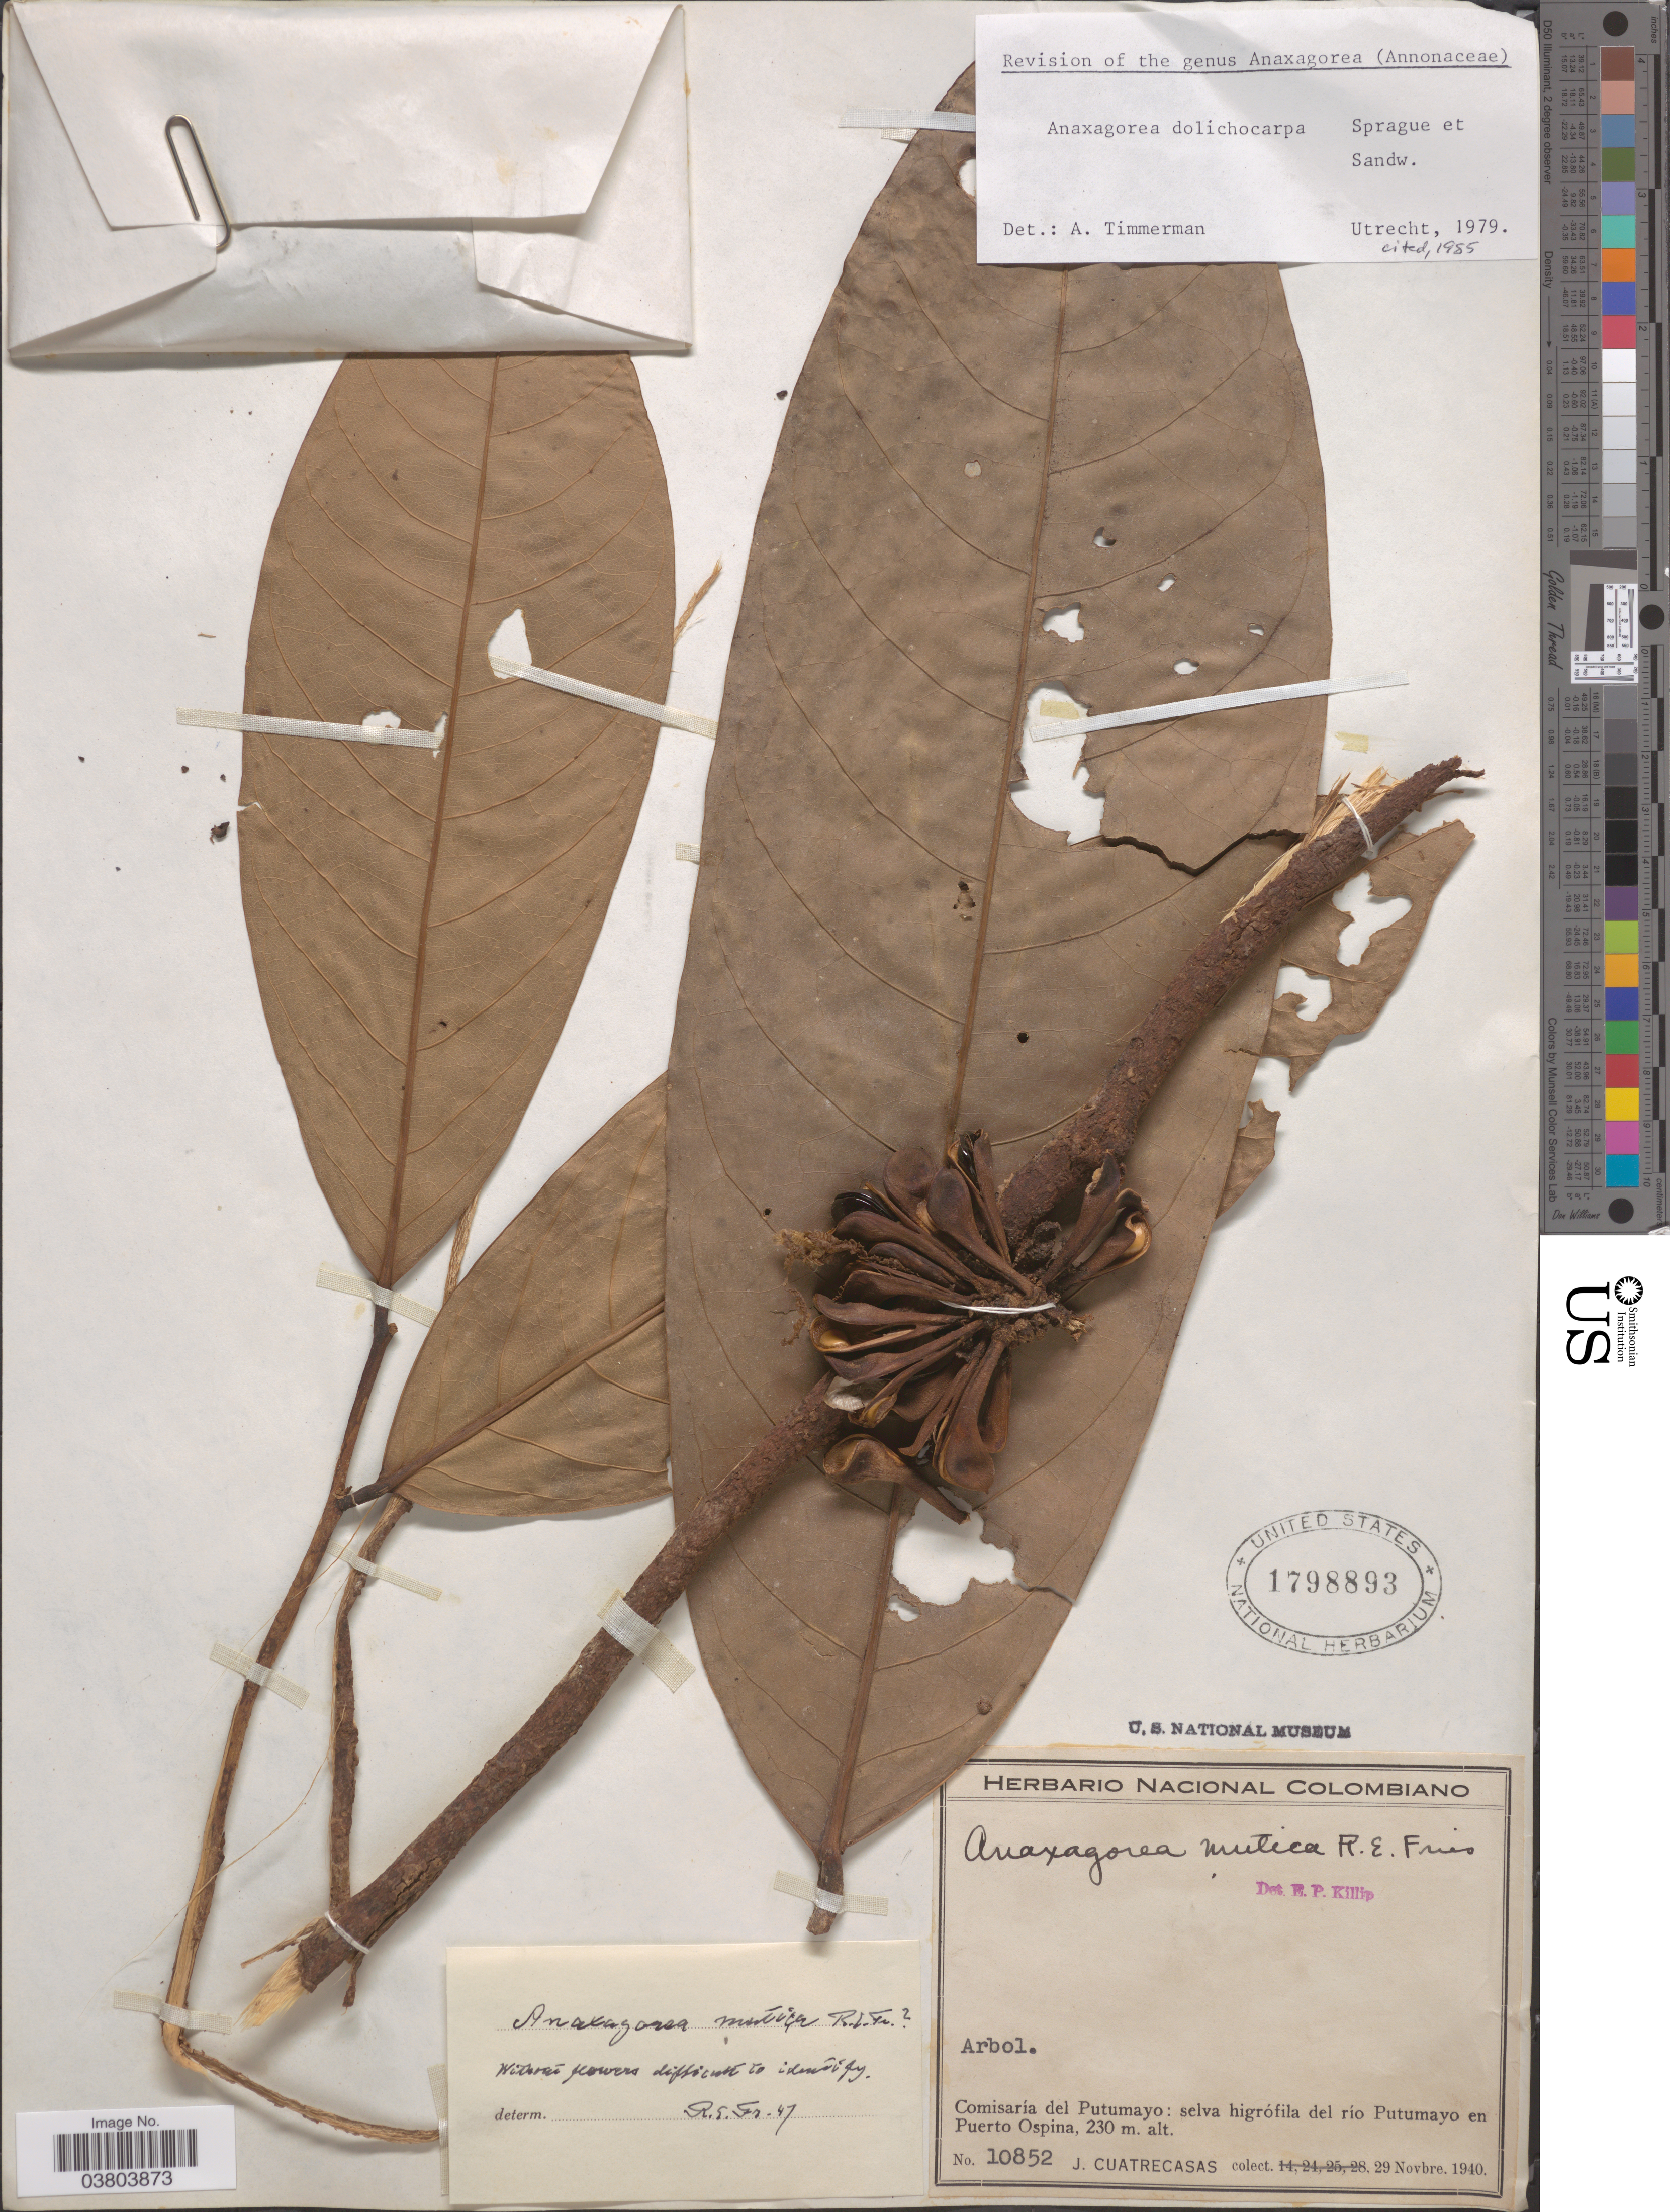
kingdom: Plantae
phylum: Tracheophyta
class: Magnoliopsida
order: Magnoliales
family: Annonaceae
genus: Anaxagorea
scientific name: Anaxagorea dolichocarpa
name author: Sprague & Sandwith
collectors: J. Cuatrecasas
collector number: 10852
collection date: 1940-11-29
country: Colombia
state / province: Putumayo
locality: Comisaría del Putumayo: selva higrófila del río Putumayo en Puerto Ospina.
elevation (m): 230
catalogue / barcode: US 1798893